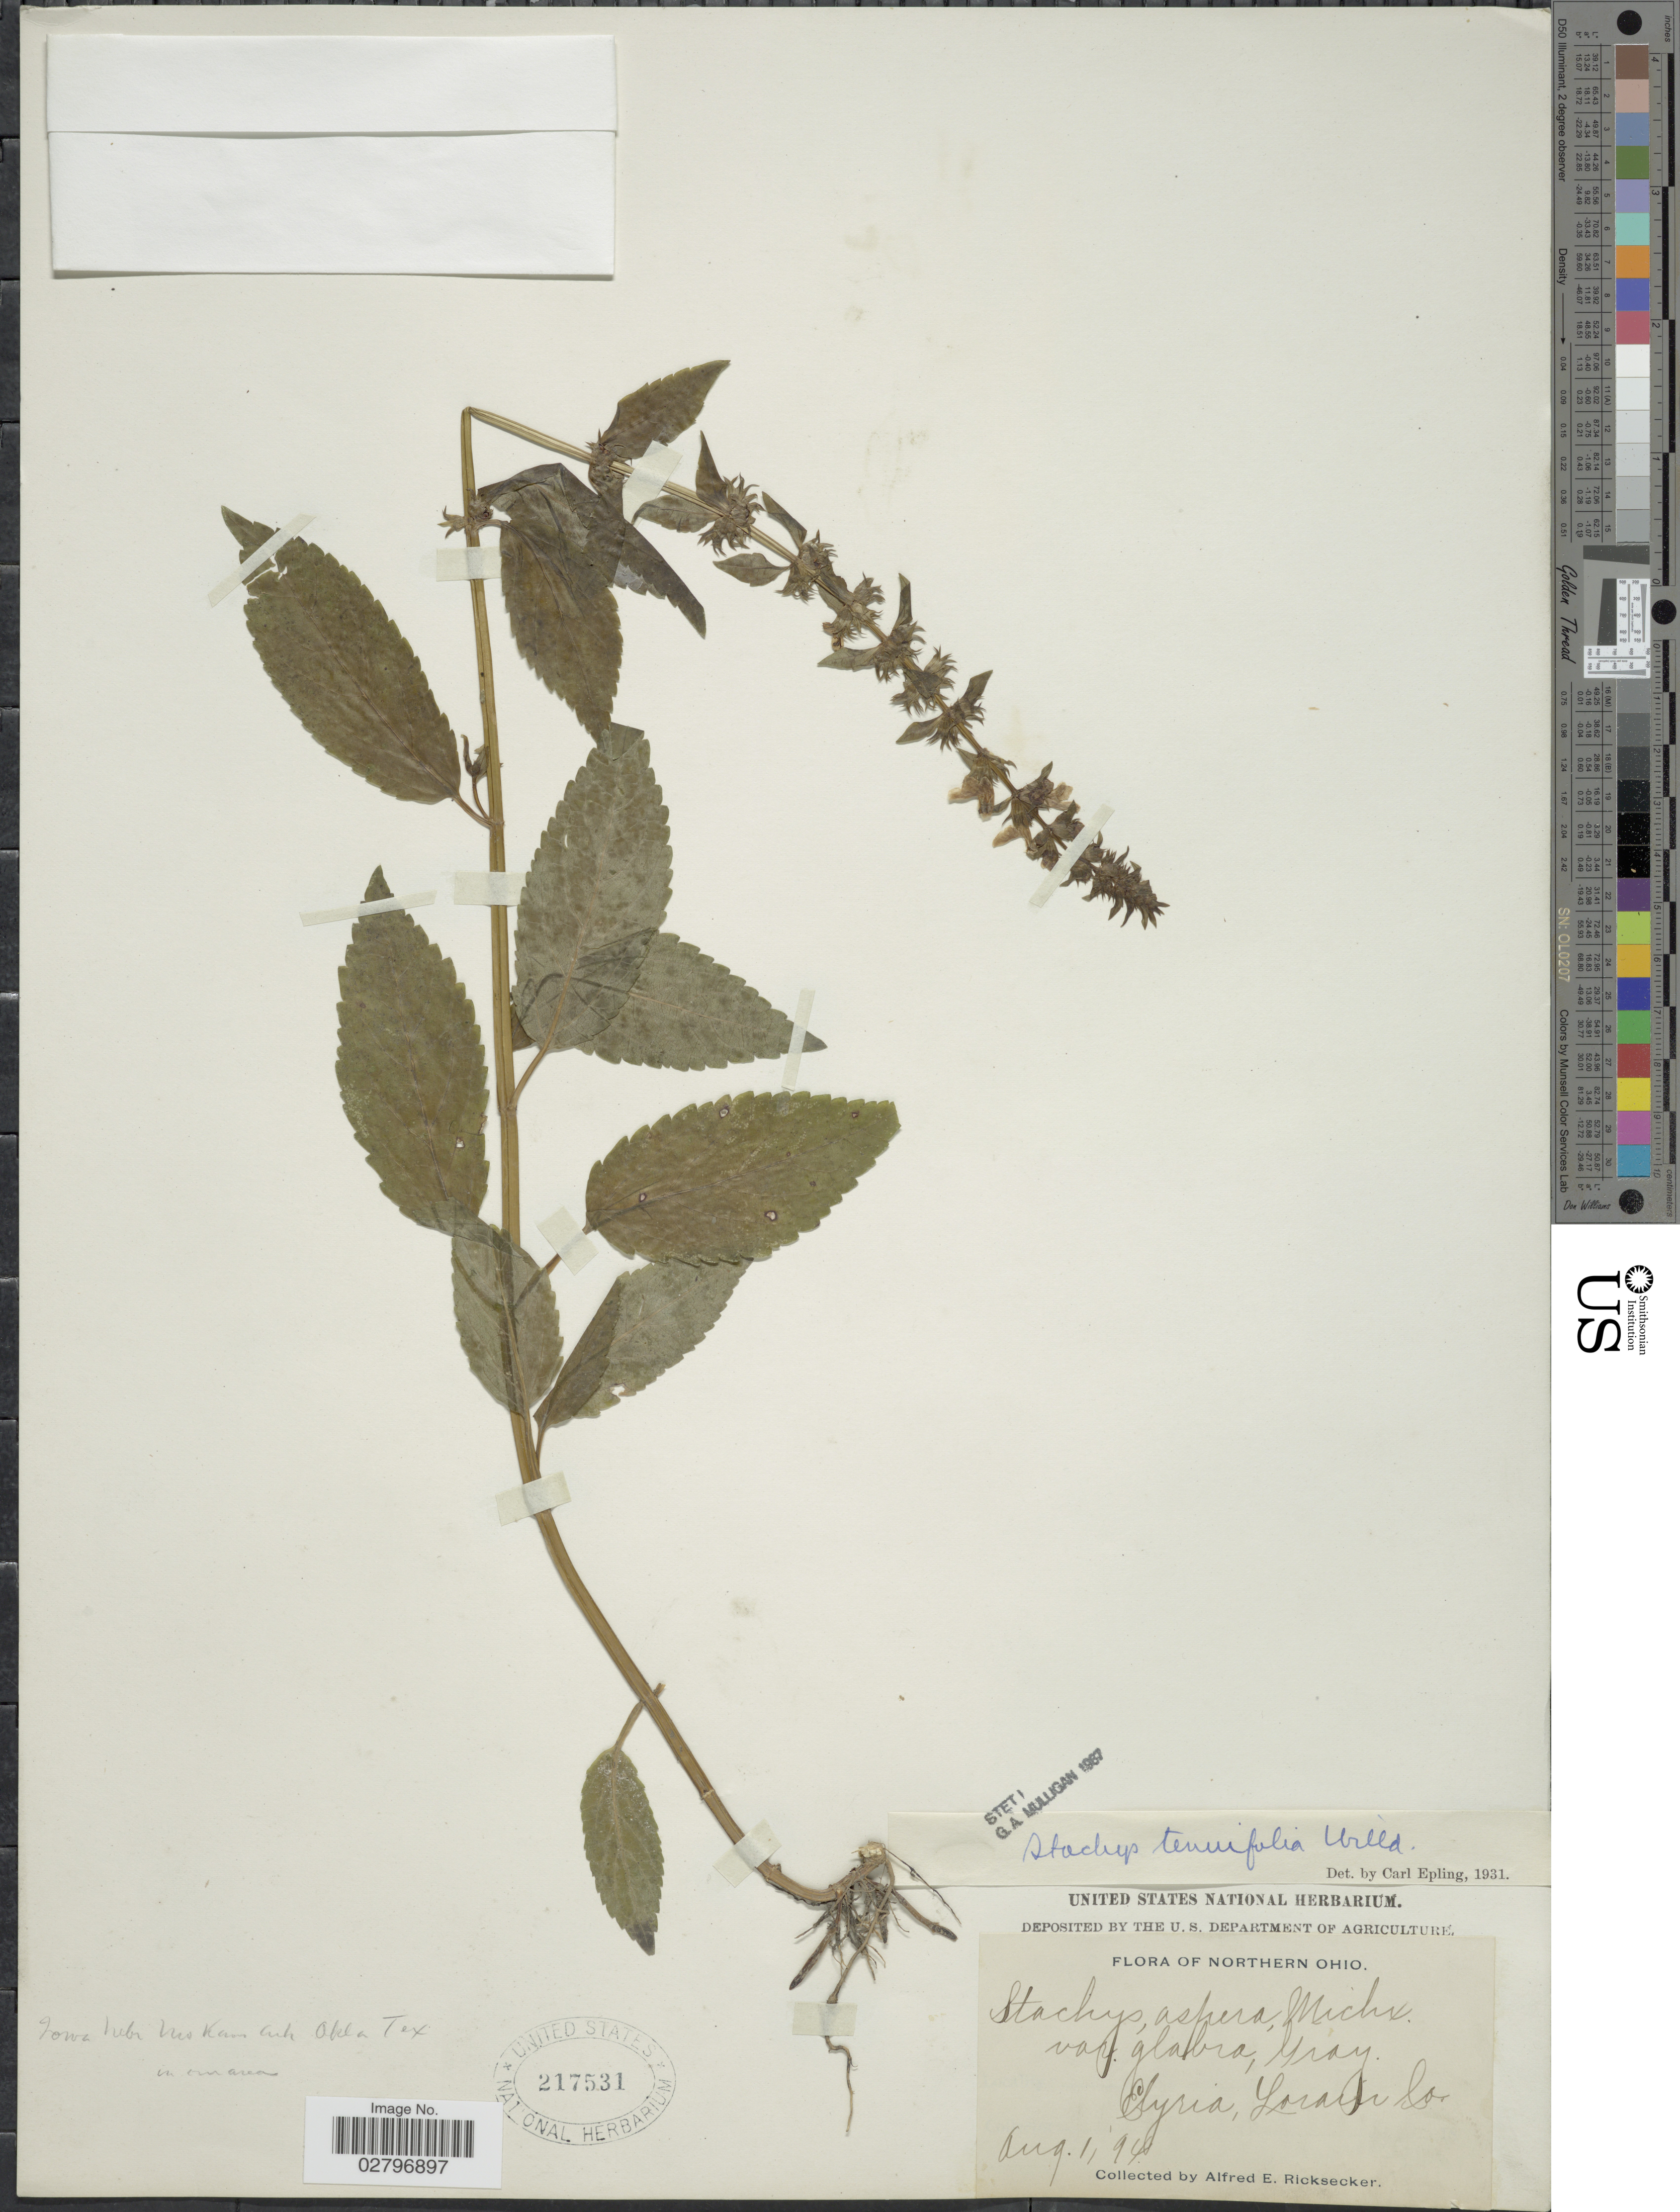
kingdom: Plantae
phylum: Tracheophyta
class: Magnoliopsida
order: Lamiales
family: Lamiaceae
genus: Stachys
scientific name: Stachys tenuifolia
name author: Willd.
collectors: A. E. Ricksecker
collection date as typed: Transcribed d/m/y: 1/8/94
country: United States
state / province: Ohio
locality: Northern Ohio, Elyria, Lorain Co.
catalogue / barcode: US 217531